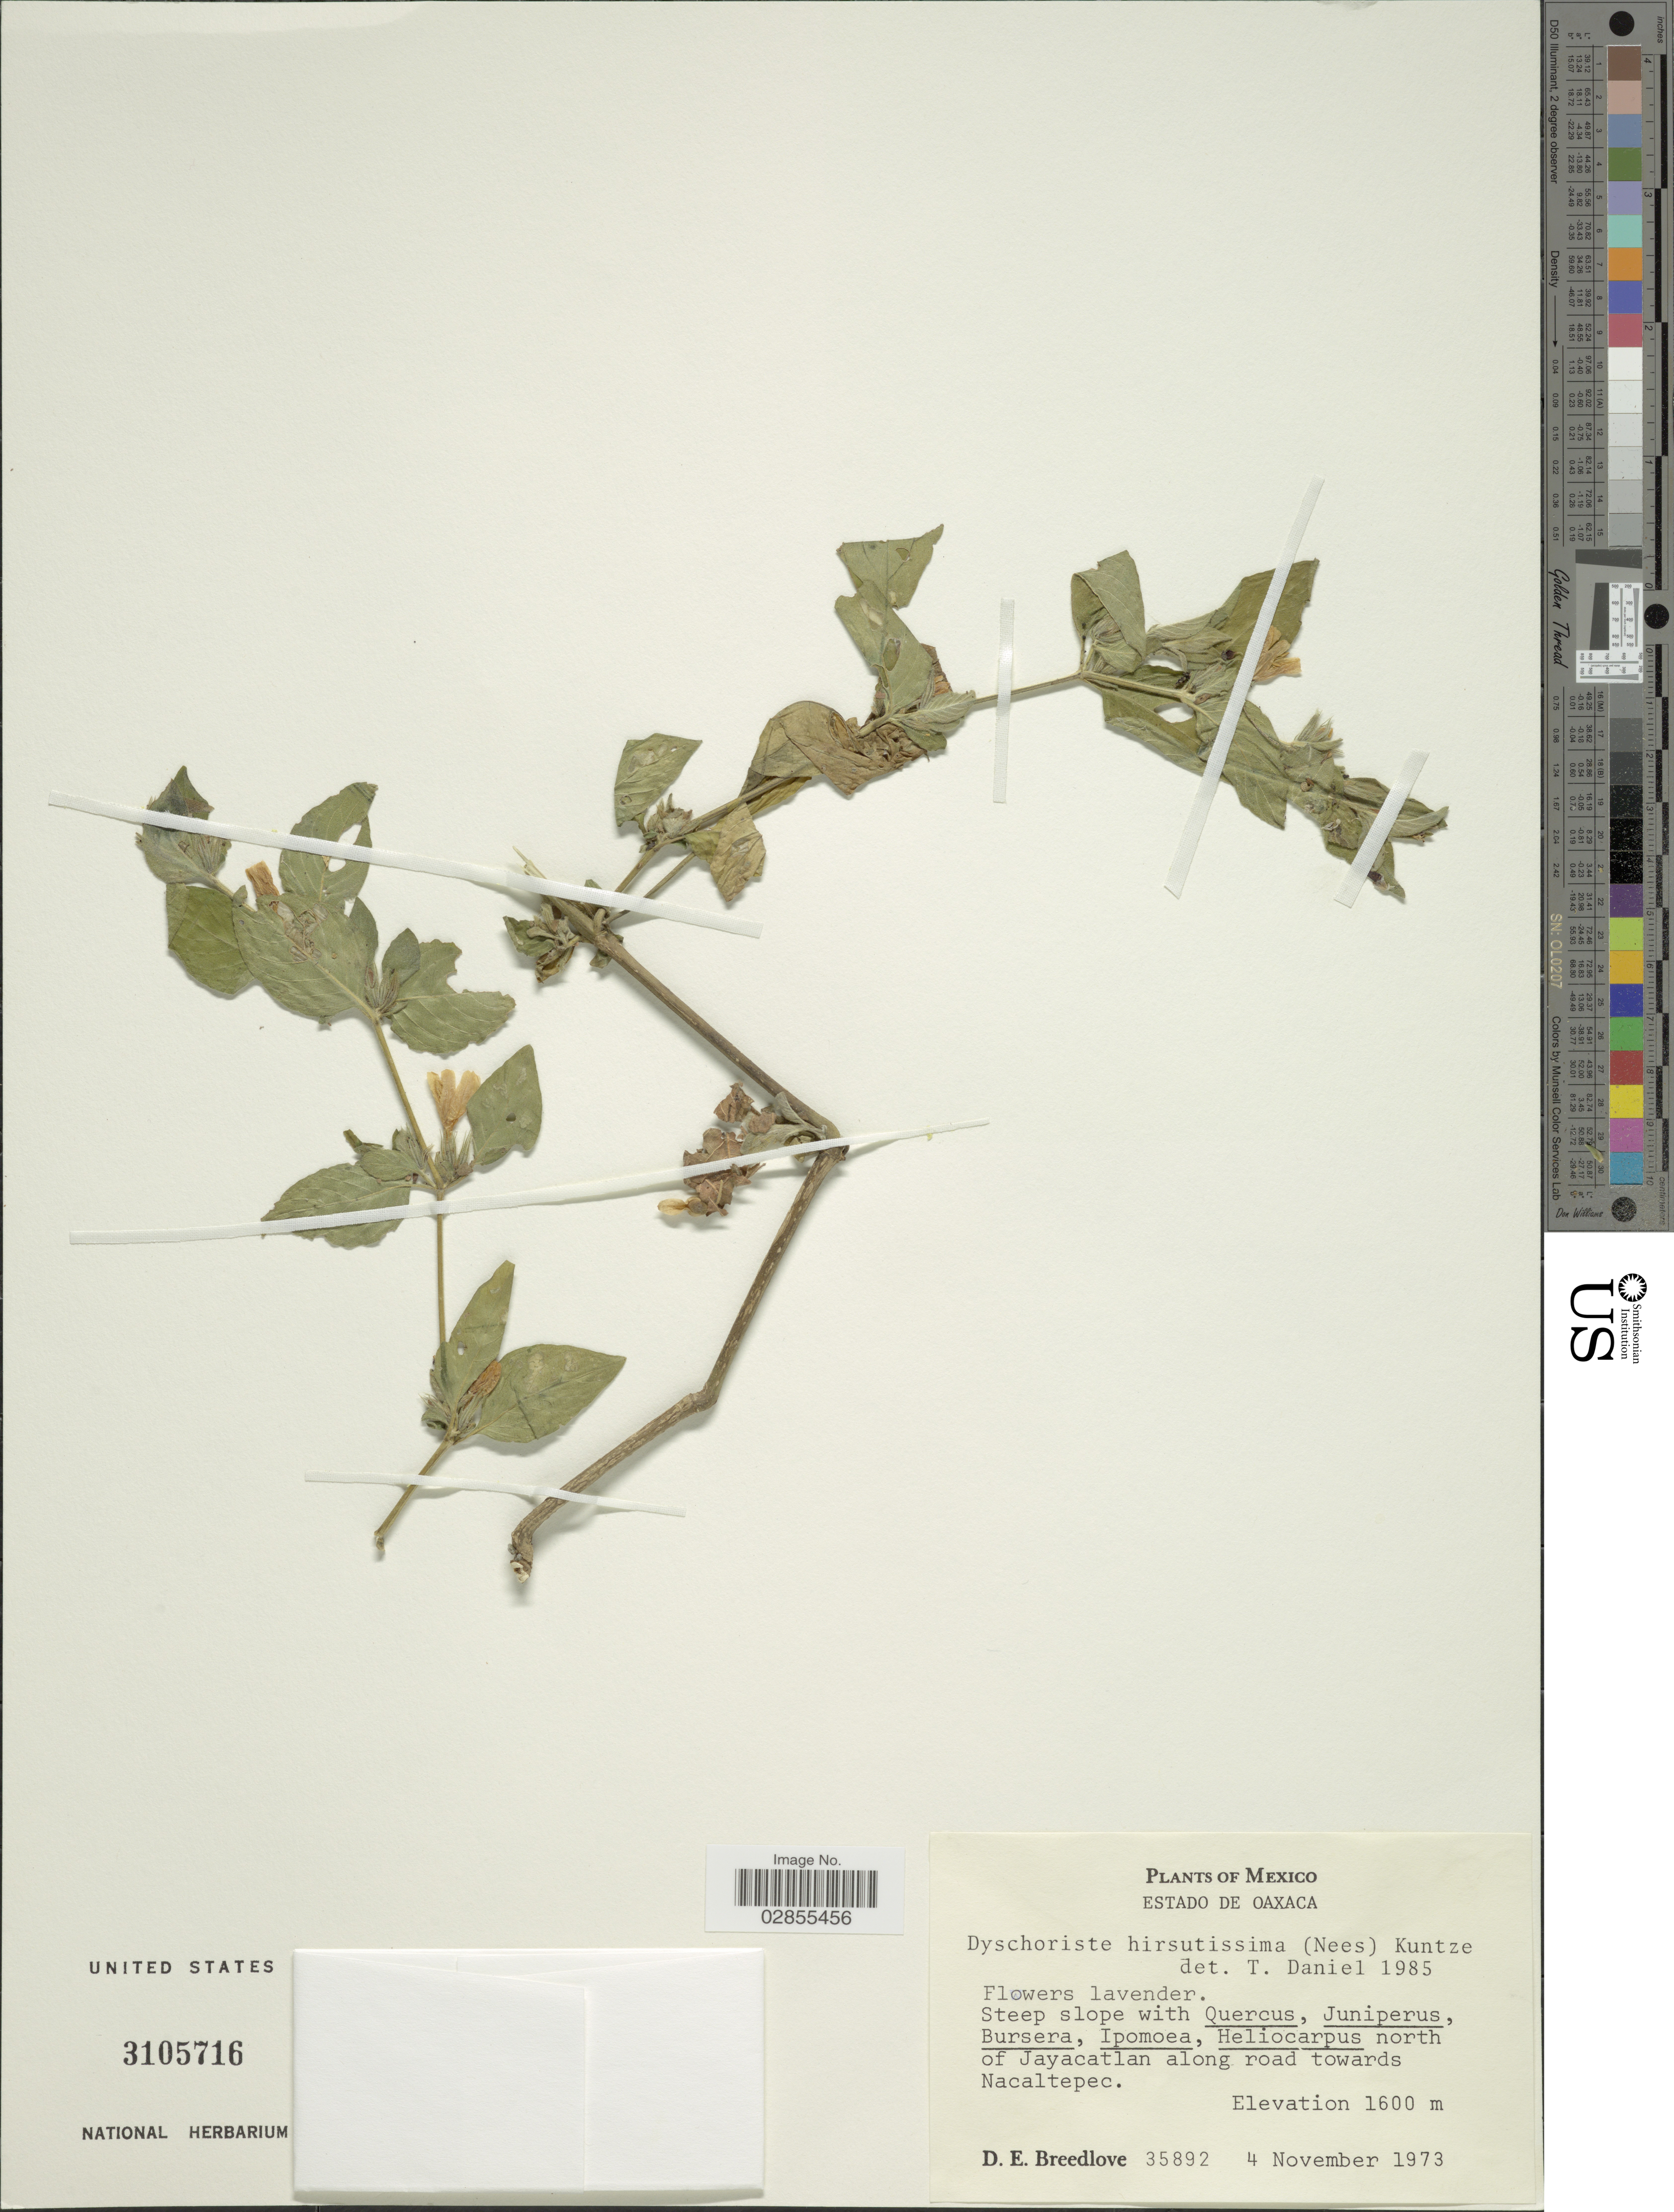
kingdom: Plantae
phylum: Tracheophyta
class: Magnoliopsida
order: Lamiales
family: Acanthaceae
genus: Dyschoriste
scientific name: Dyschoriste hirsutissima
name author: (Nees) Kuntze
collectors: D. E. Breedlove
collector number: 35892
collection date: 1973-11-04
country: Mexico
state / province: Oaxaca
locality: North of Jayacatlan along road towards Nacaltepec.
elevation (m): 1600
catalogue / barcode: US 3105716